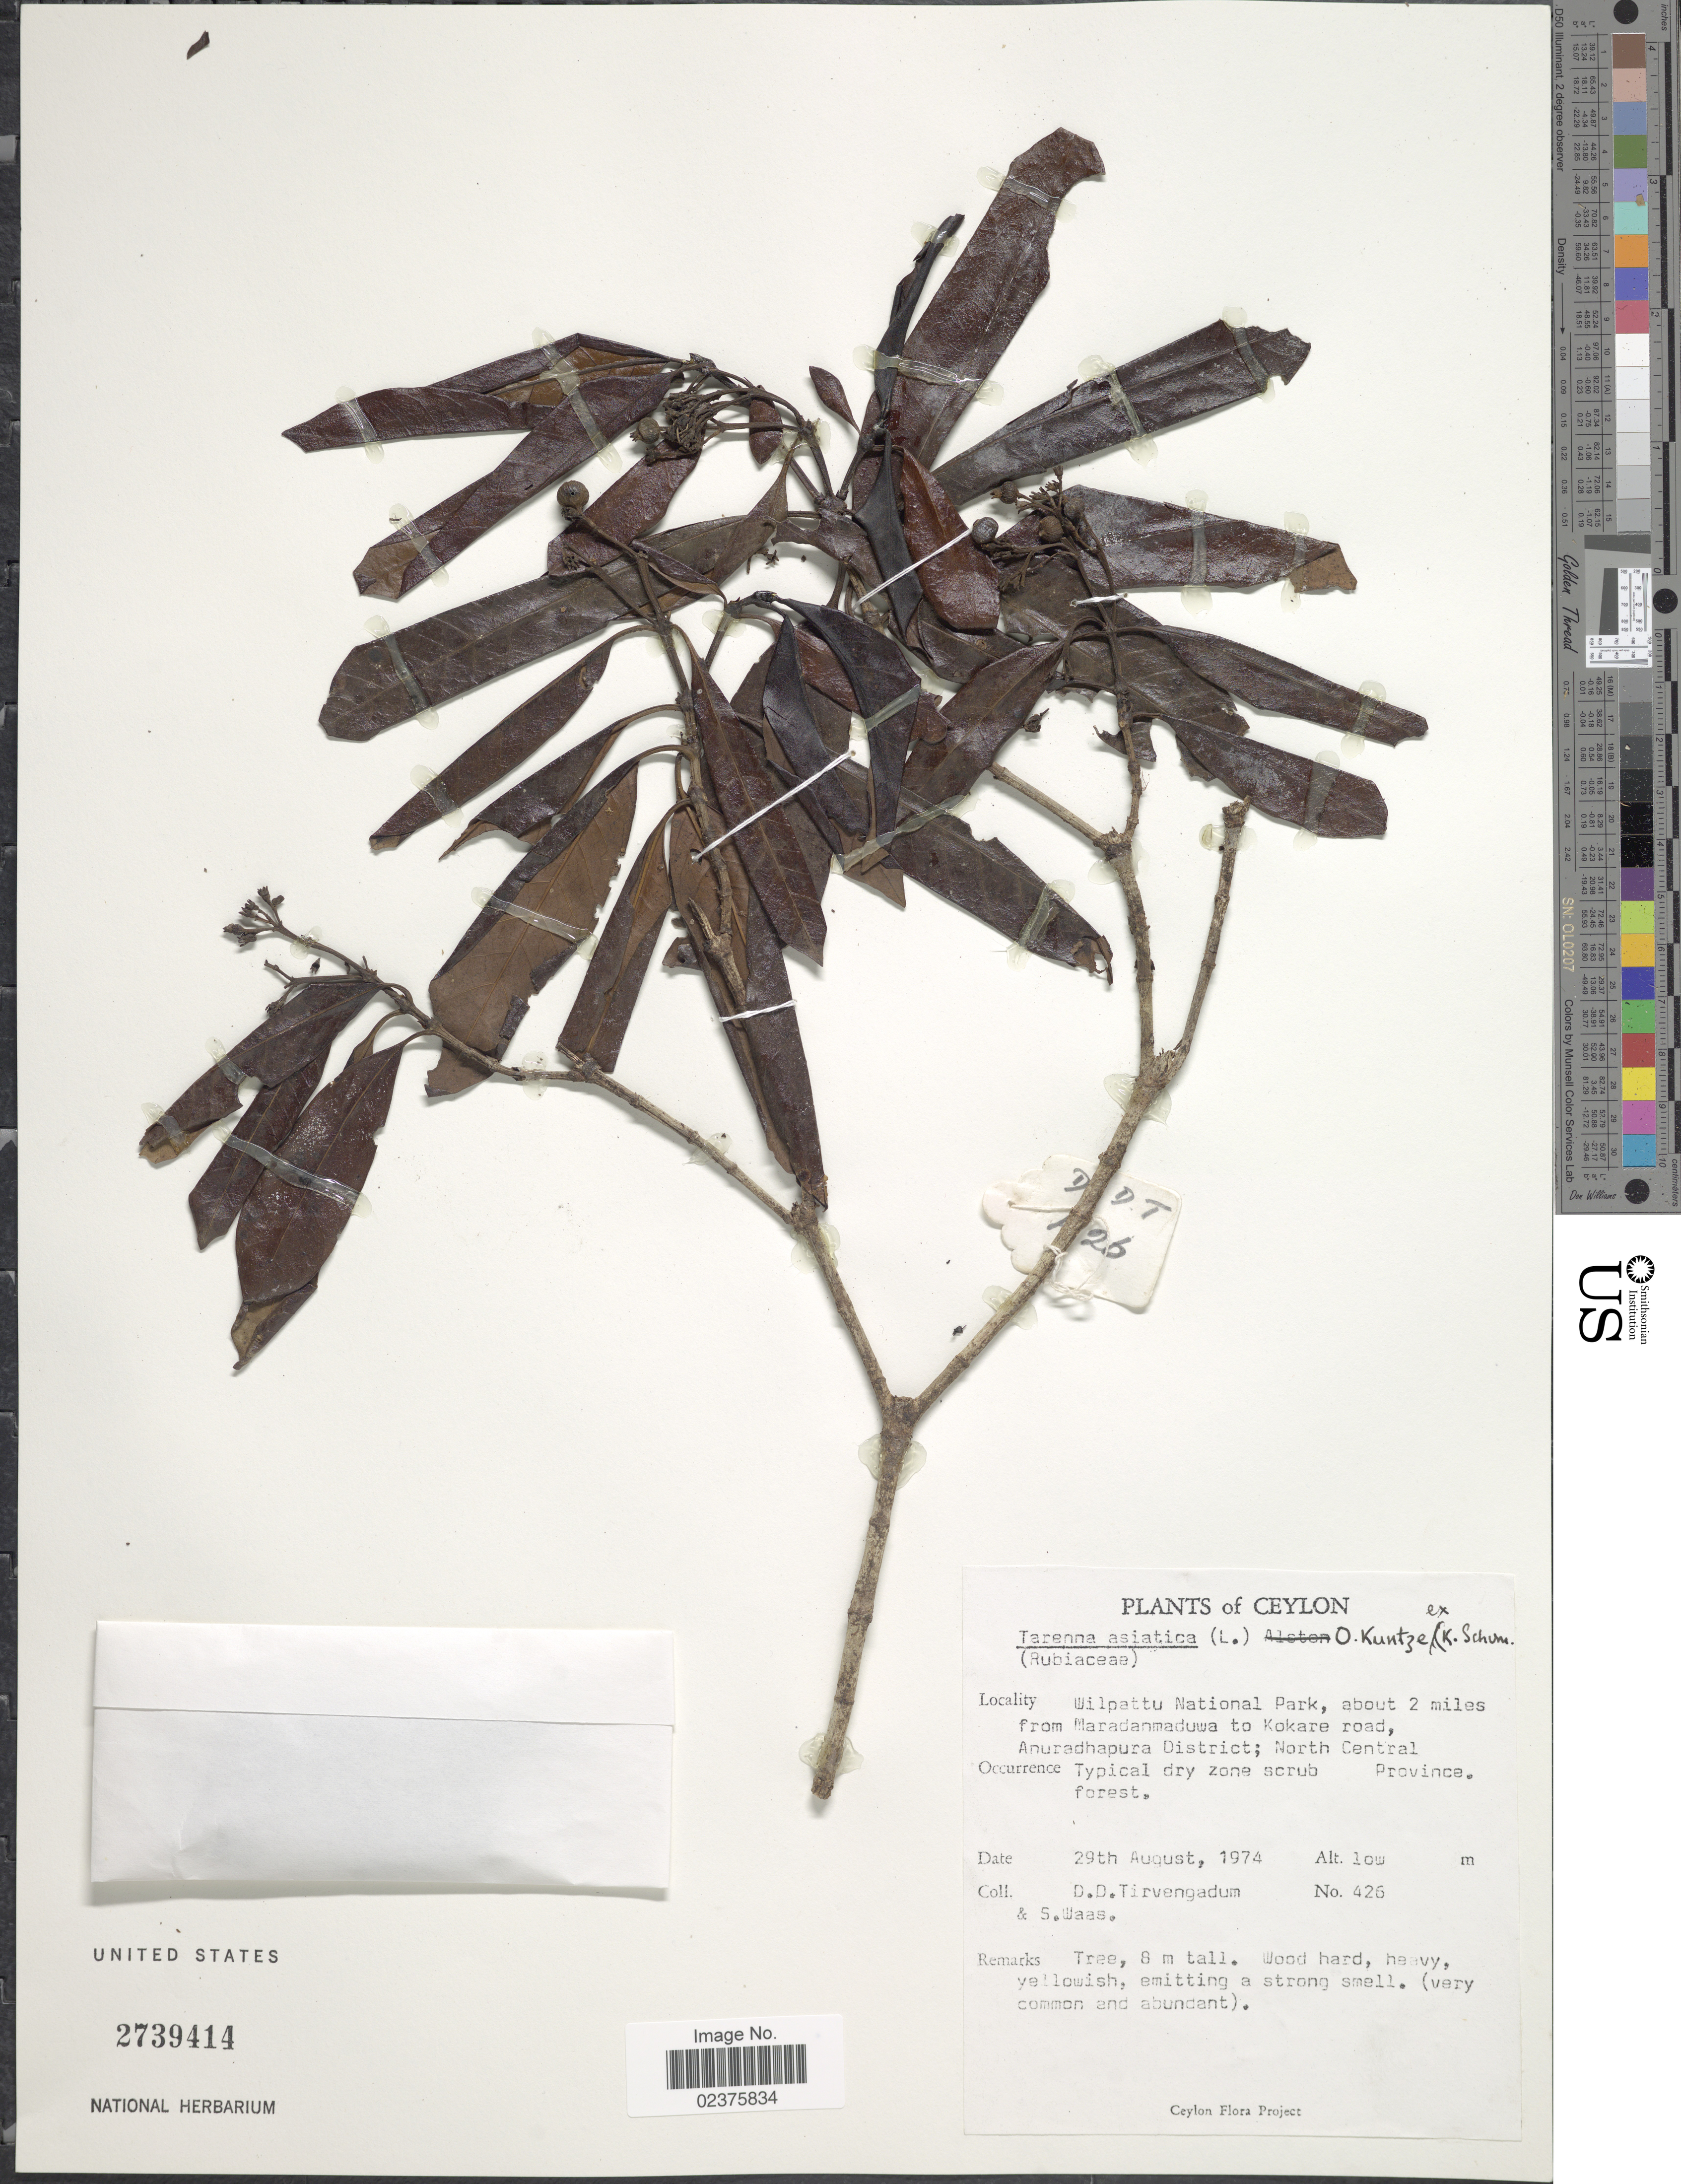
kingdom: Plantae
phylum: Tracheophyta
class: Magnoliopsida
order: Gentianales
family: Rubiaceae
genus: Tarenna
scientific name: Tarenna asiatica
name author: (L.) Kuntze ex K. Schum.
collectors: D. Tirvengadum & S. Waas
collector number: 426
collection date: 1974-08-29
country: Sri Lanka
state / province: North Central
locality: Ceylon, Wilpattu National Park, about 2 miles from Maradanmaduwa to Kokare road, Anuradhapura District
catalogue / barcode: US 2739414